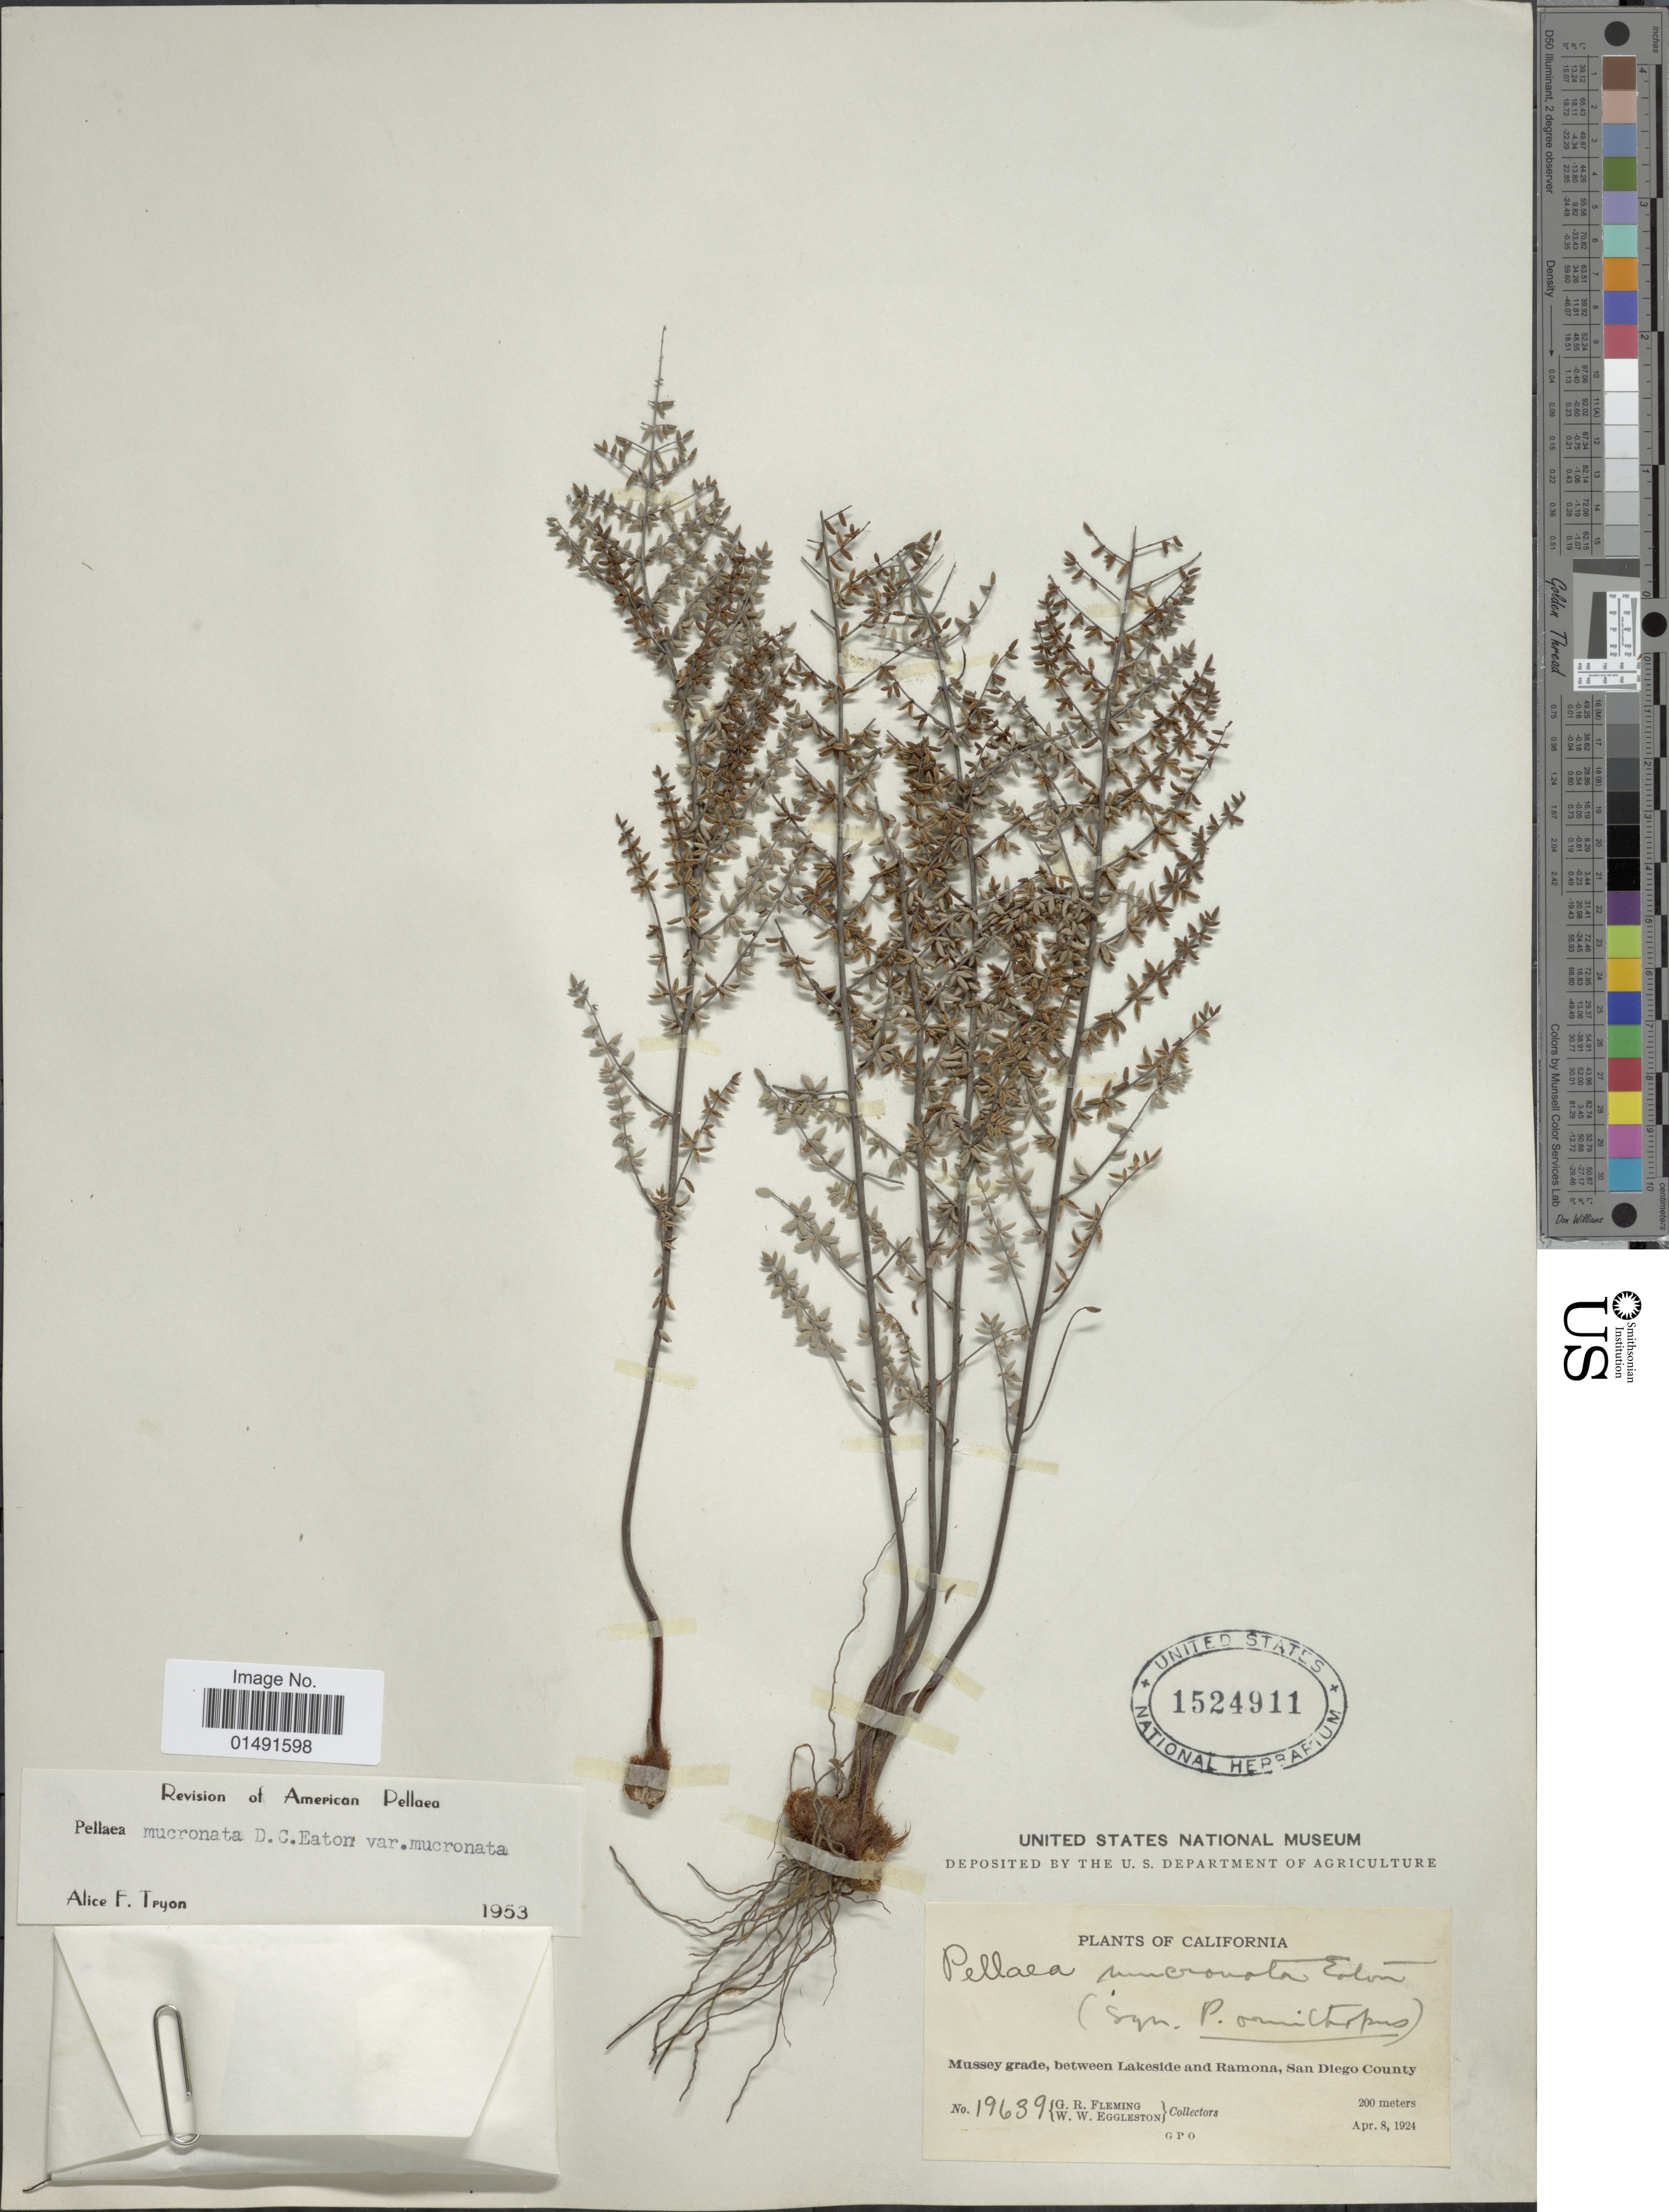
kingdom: Plantae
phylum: Tracheophyta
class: Polypodiopsida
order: Polypodiales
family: Pteridaceae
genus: Pellaea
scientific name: Pellaea mucronata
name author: (D.C. Eaton) D.C. Eaton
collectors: G. Fleming & W. W. Eggleston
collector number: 19639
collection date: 1924-04-08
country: United States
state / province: California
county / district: San Diego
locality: Mussey grade, between Lakeside and Ramona,San Diego County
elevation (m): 200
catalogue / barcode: US 1524911